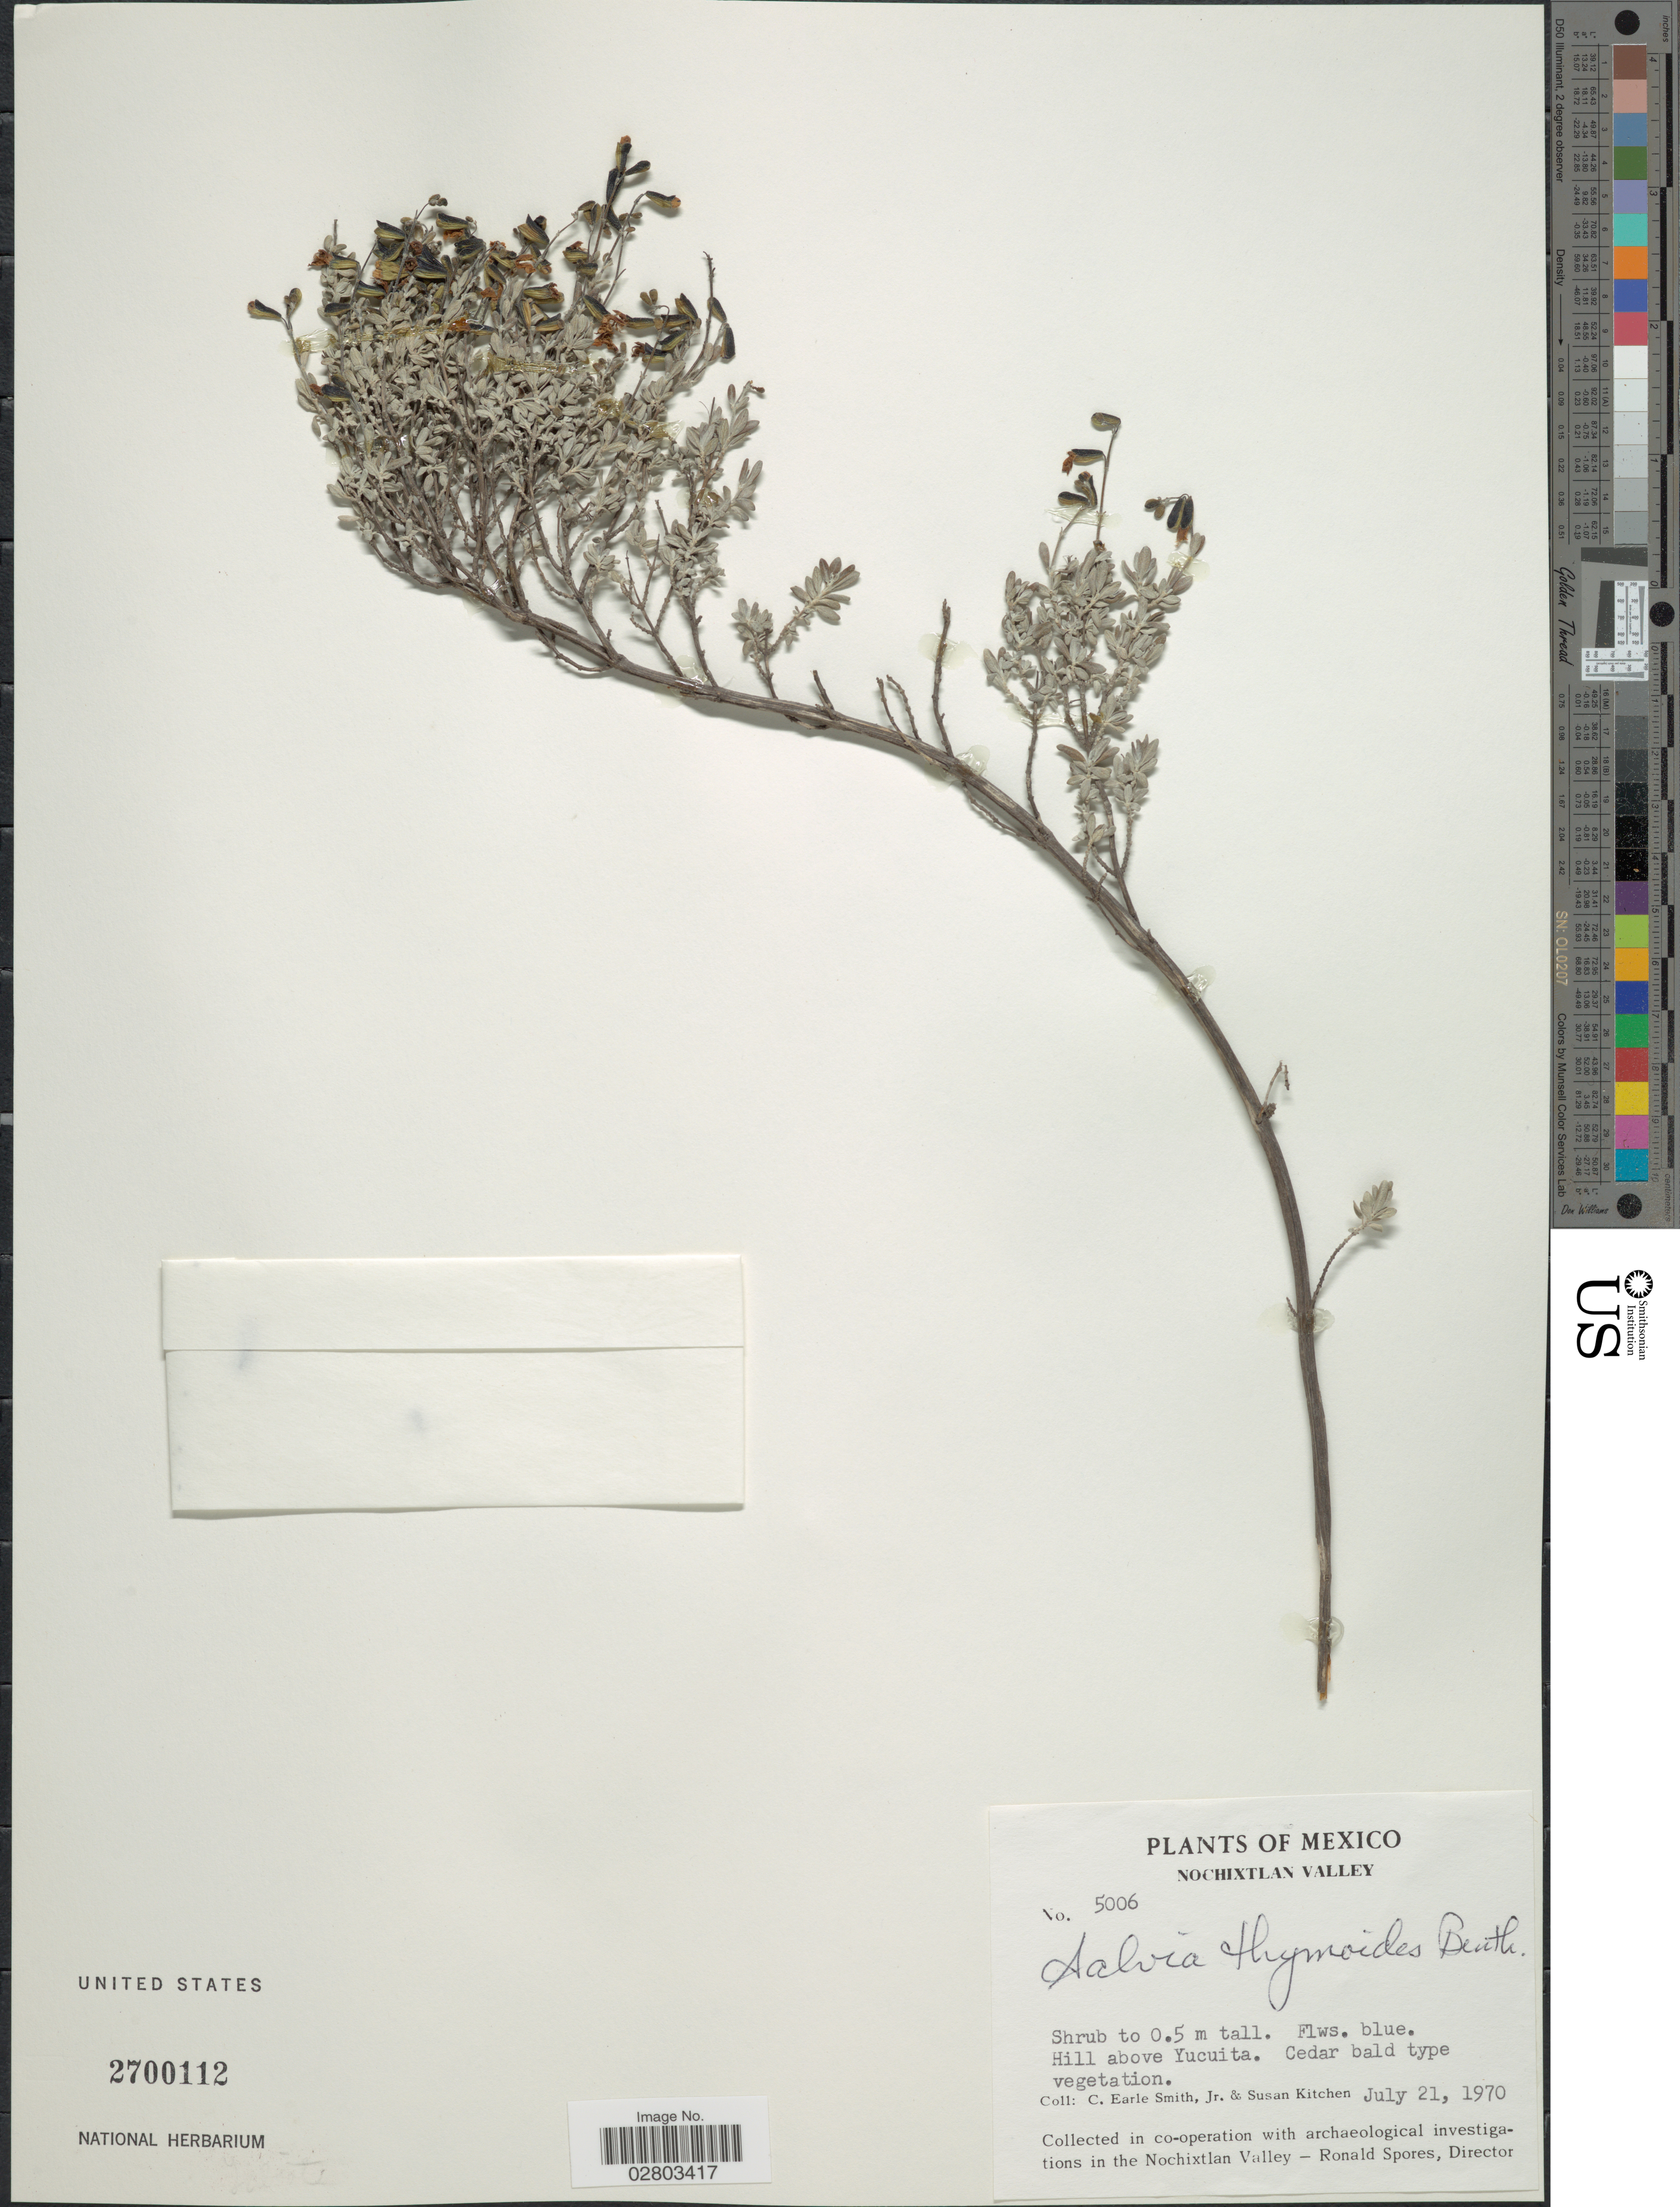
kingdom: Plantae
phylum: Tracheophyta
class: Magnoliopsida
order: Lamiales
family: Lamiaceae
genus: Salvia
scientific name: Salvia thymoides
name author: Benth.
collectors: C. E. Smith Jr. & S. Kitchen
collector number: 5006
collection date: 1970-07-21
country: Mexico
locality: Nochixtlan Valley, Hill above Yucuita.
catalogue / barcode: US 2700112